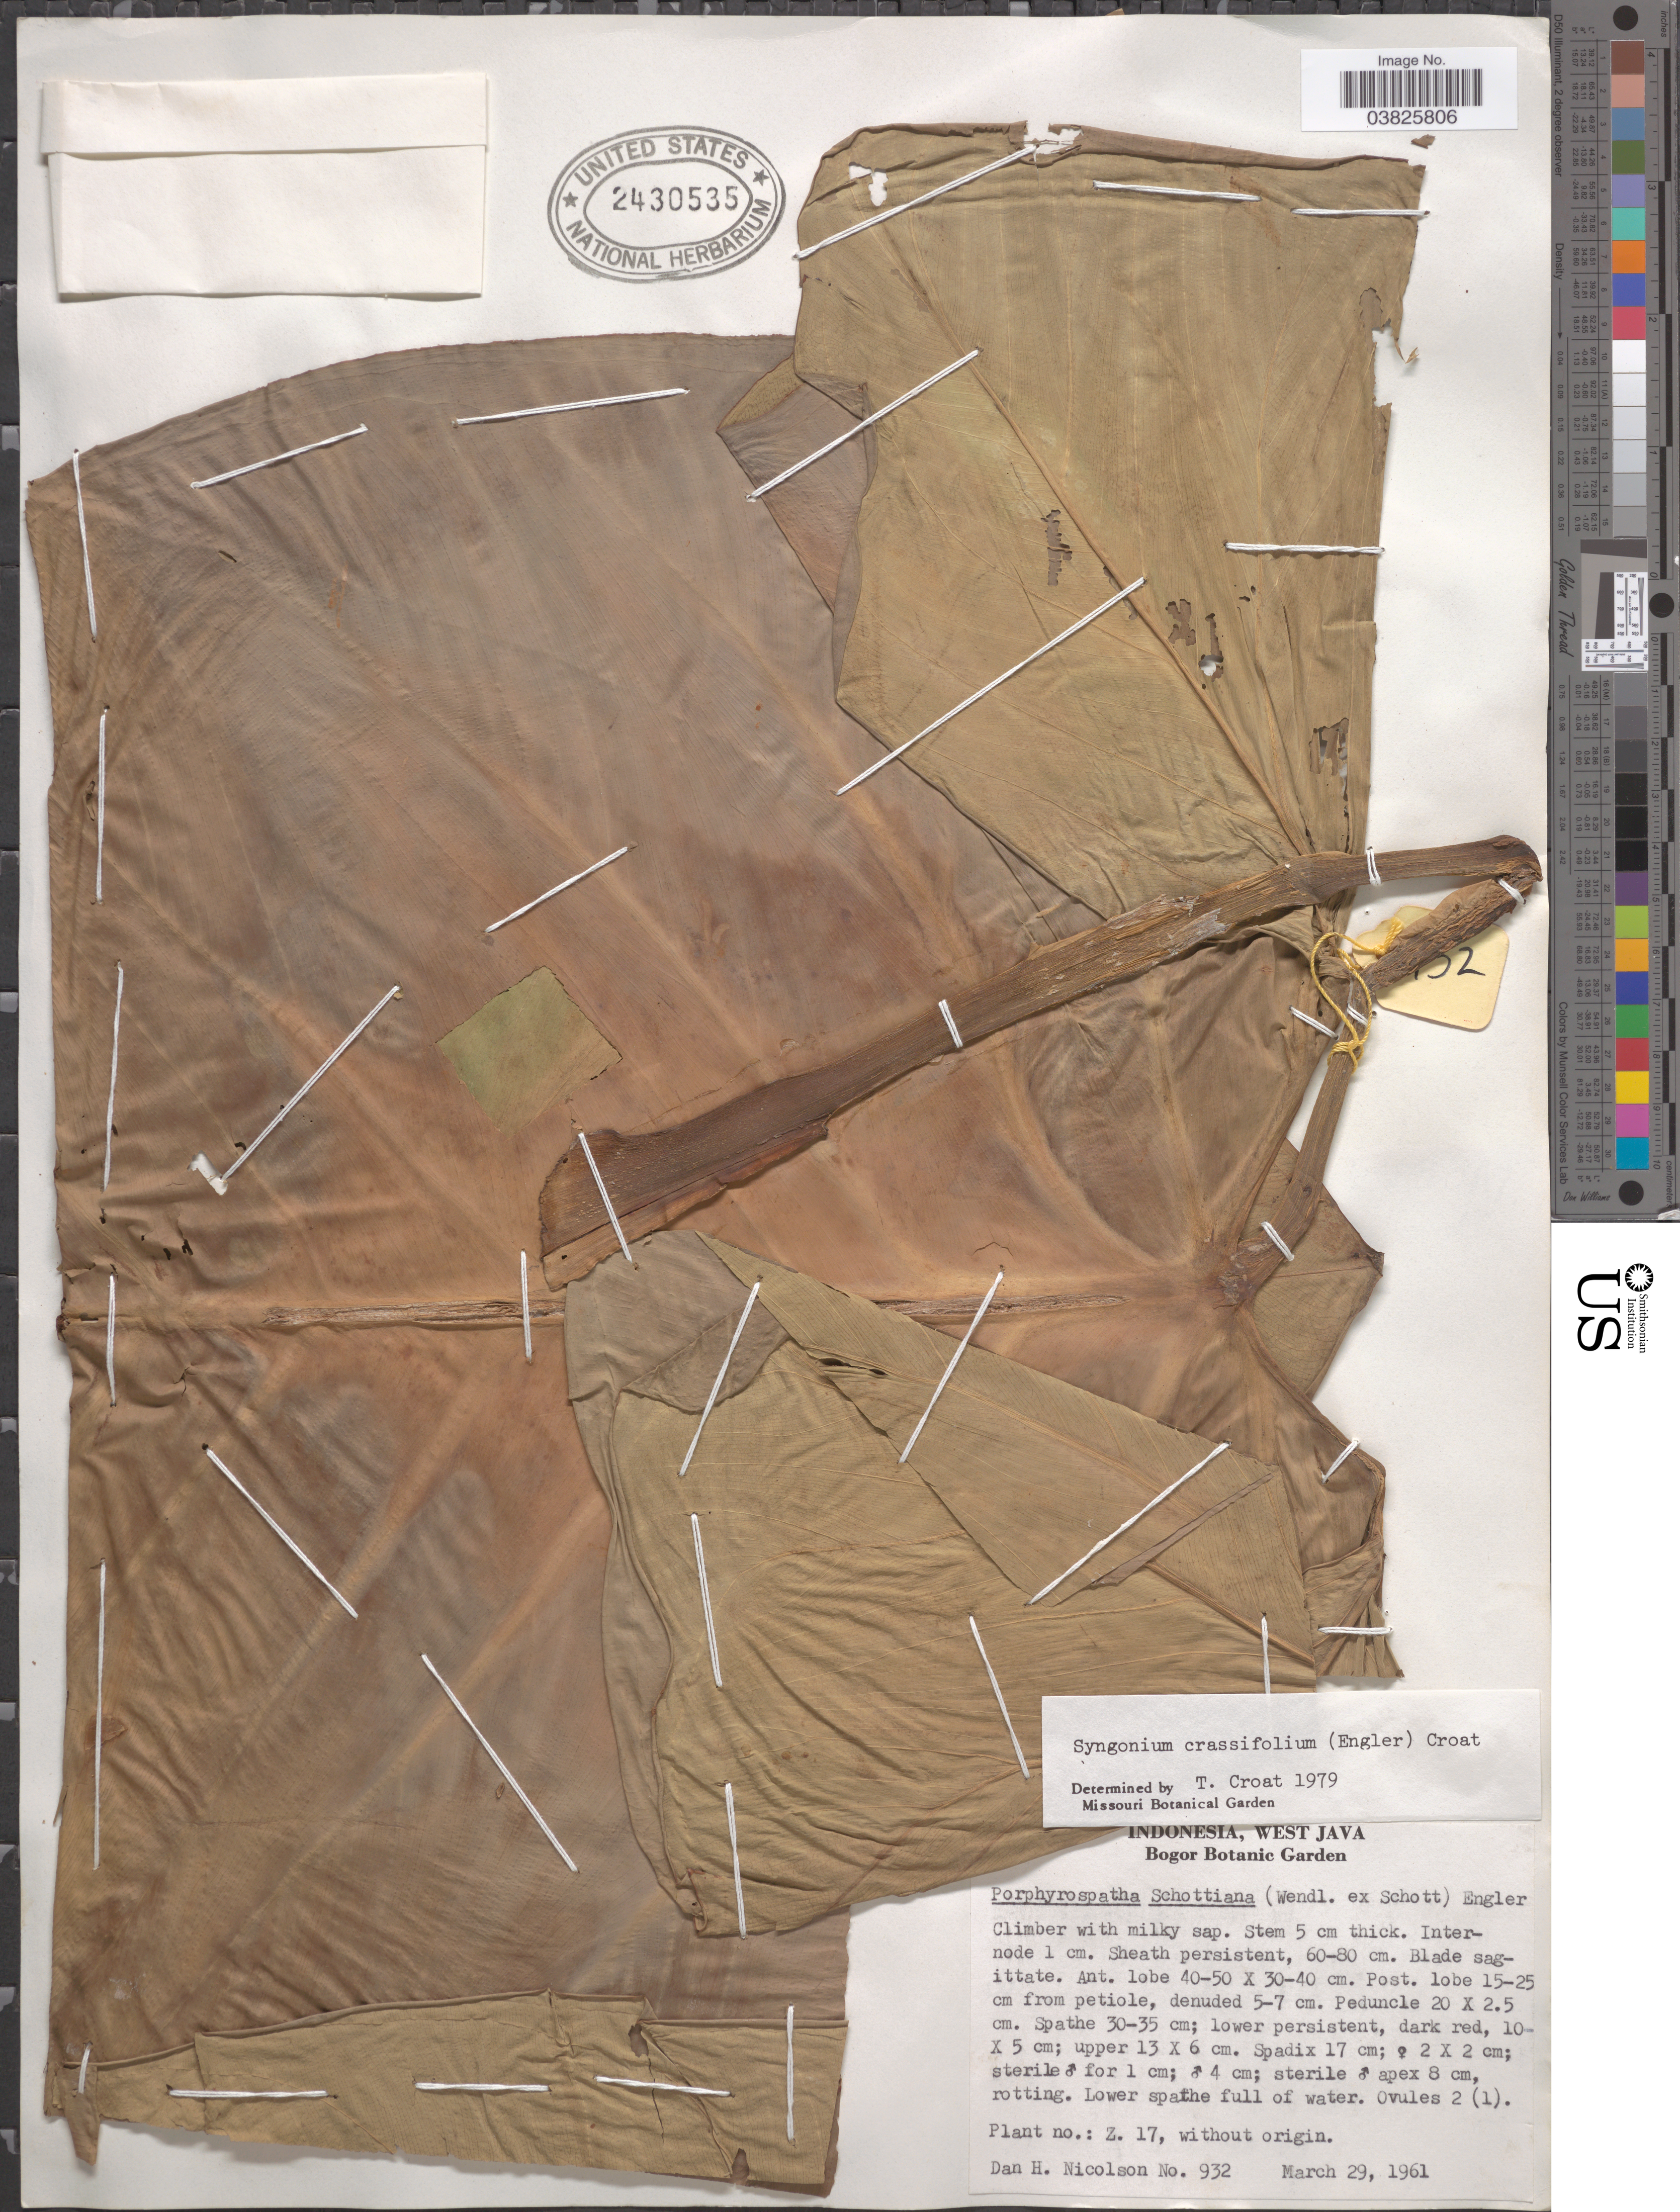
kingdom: Plantae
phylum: Tracheophyta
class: Liliopsida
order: Alismatales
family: Araceae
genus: Syngonium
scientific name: Syngonium crassifolium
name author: (Engl.) Croat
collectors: D. H. Nicolson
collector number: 932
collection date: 1961-03-29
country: Indonesia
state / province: Java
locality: West Java. Bogor Botanic Garden.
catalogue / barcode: US 2430535